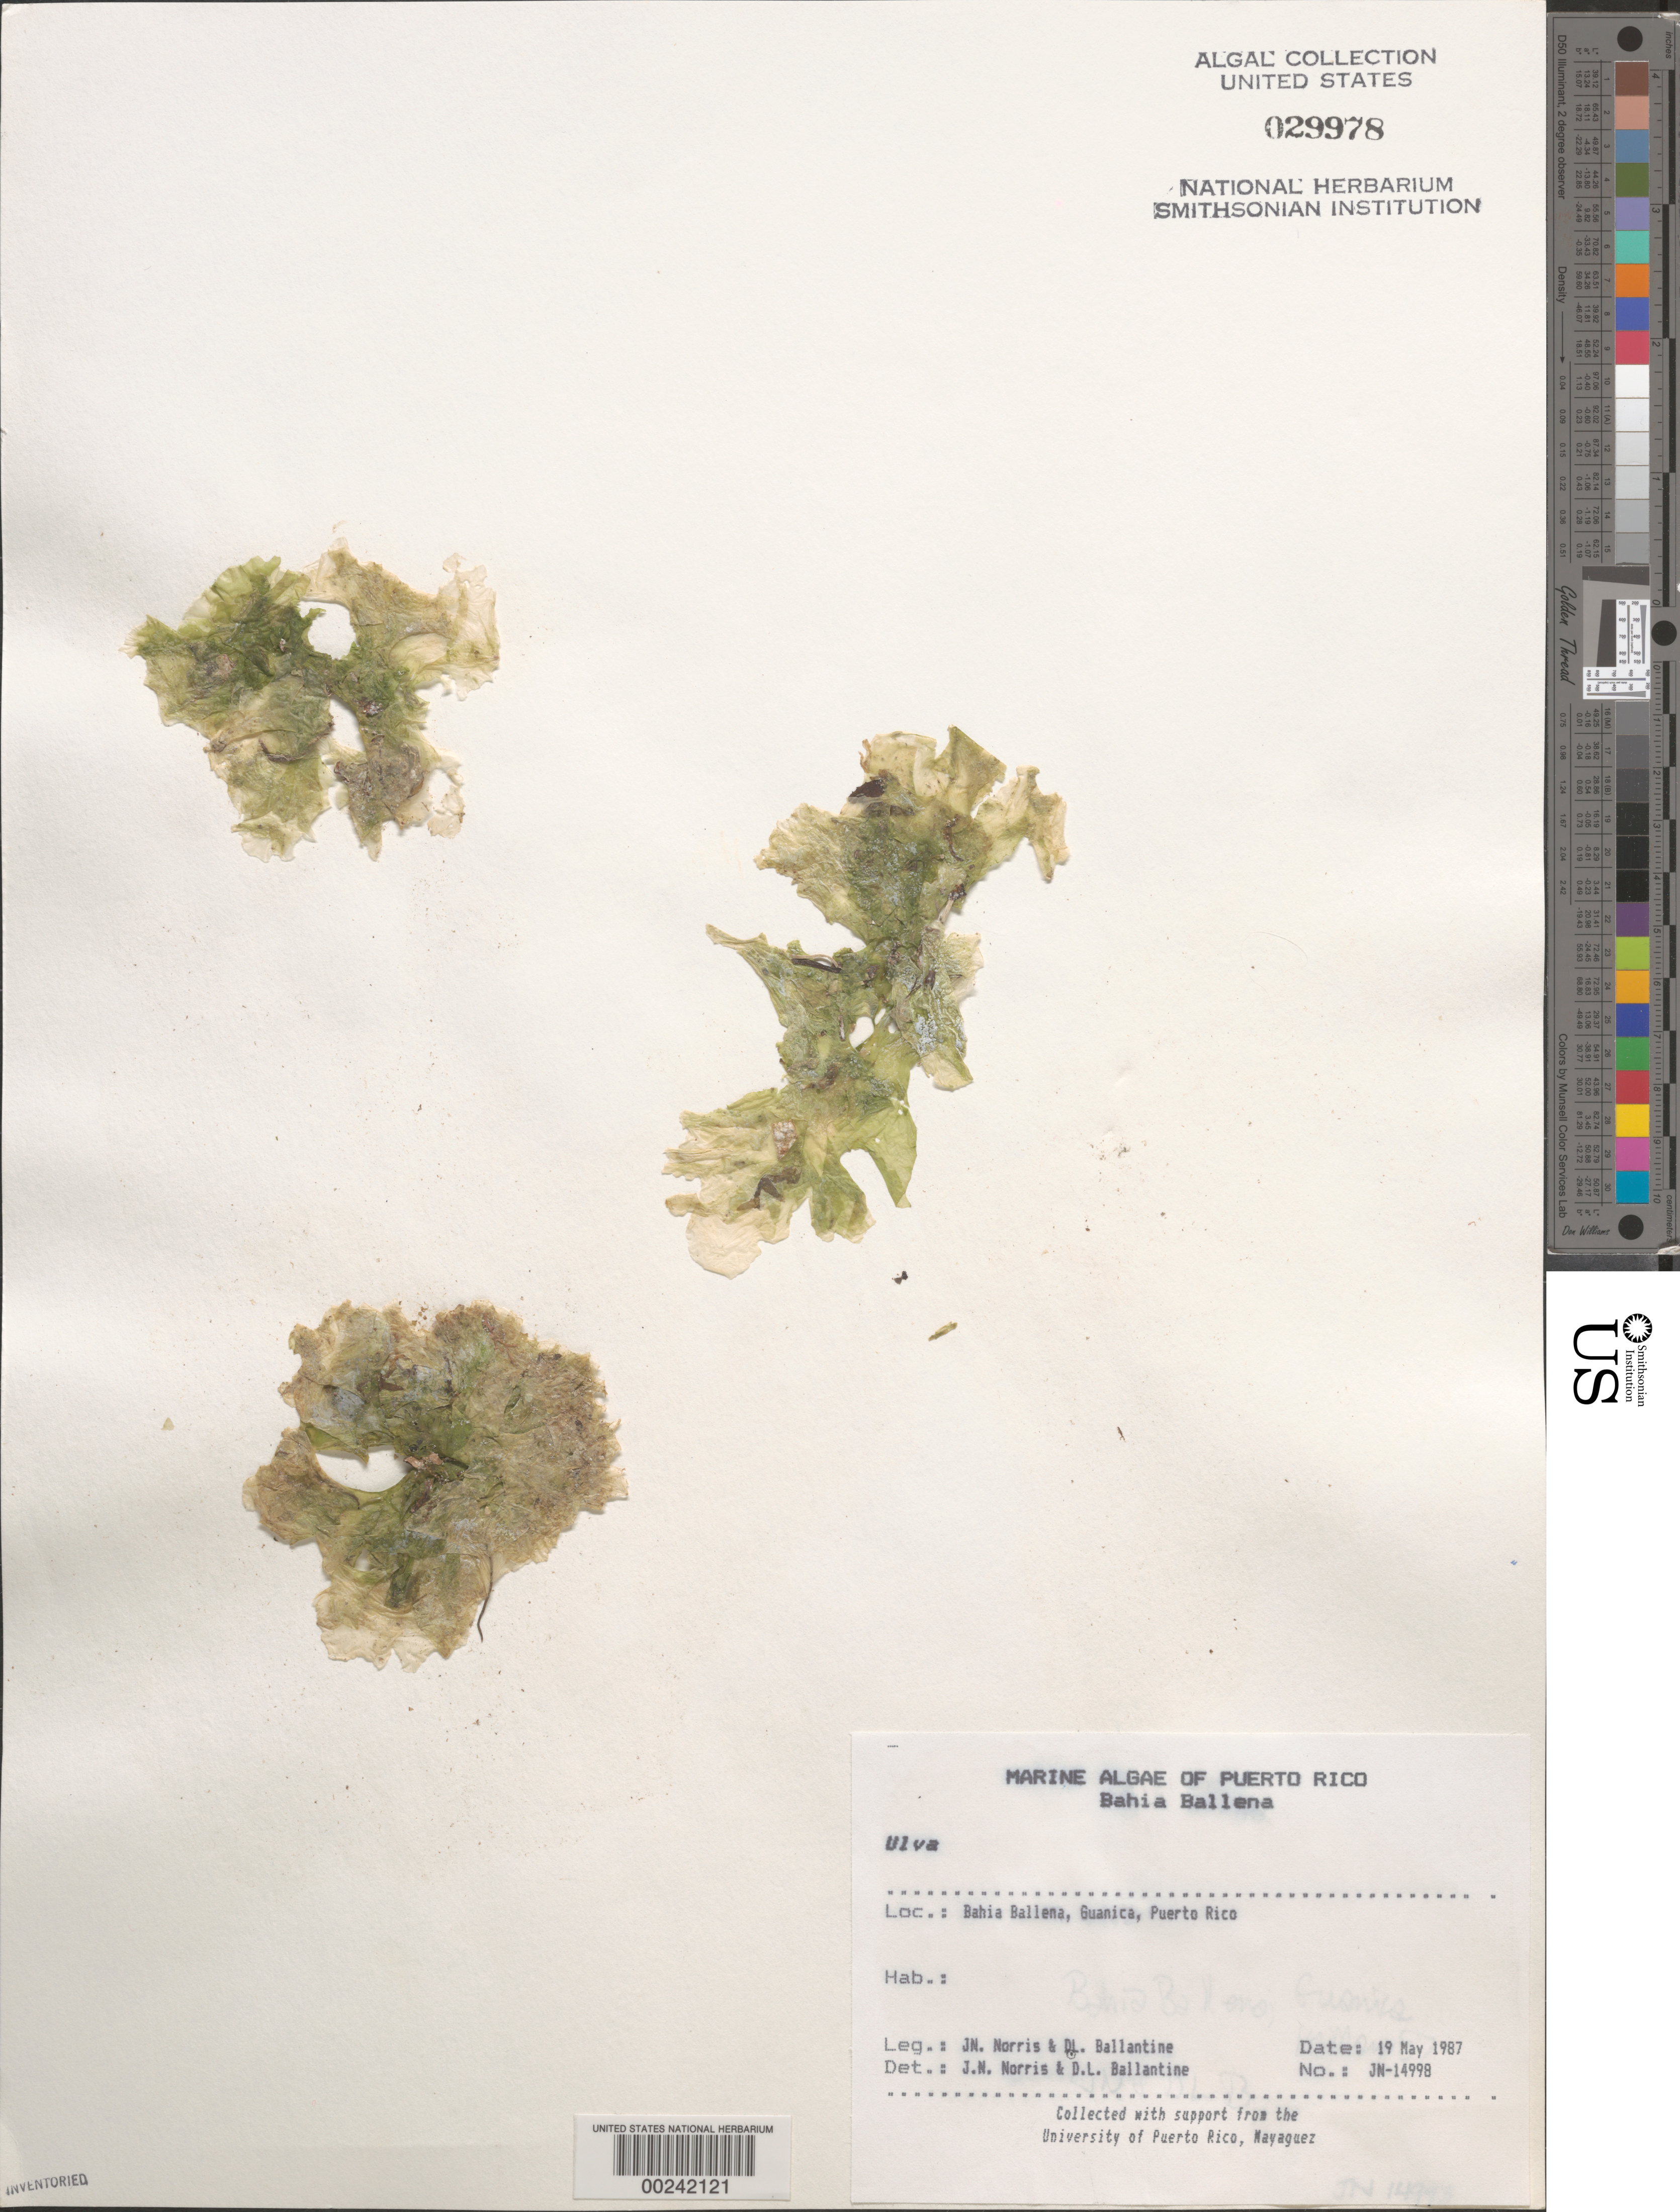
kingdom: Plantae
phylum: Chlorophyta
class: Ulvophyceae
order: Ulvales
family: Ulvaceae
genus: Ulva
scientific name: Ulva sp.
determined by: Norris, J. N.; Ballantine, D. L.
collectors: J. N. Norris & D.L. Ballantine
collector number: JN-14998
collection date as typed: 19 May 1987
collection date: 1987-05-19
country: Puerto Rico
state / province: Guanica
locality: Bahia Ballena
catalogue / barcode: US 29978